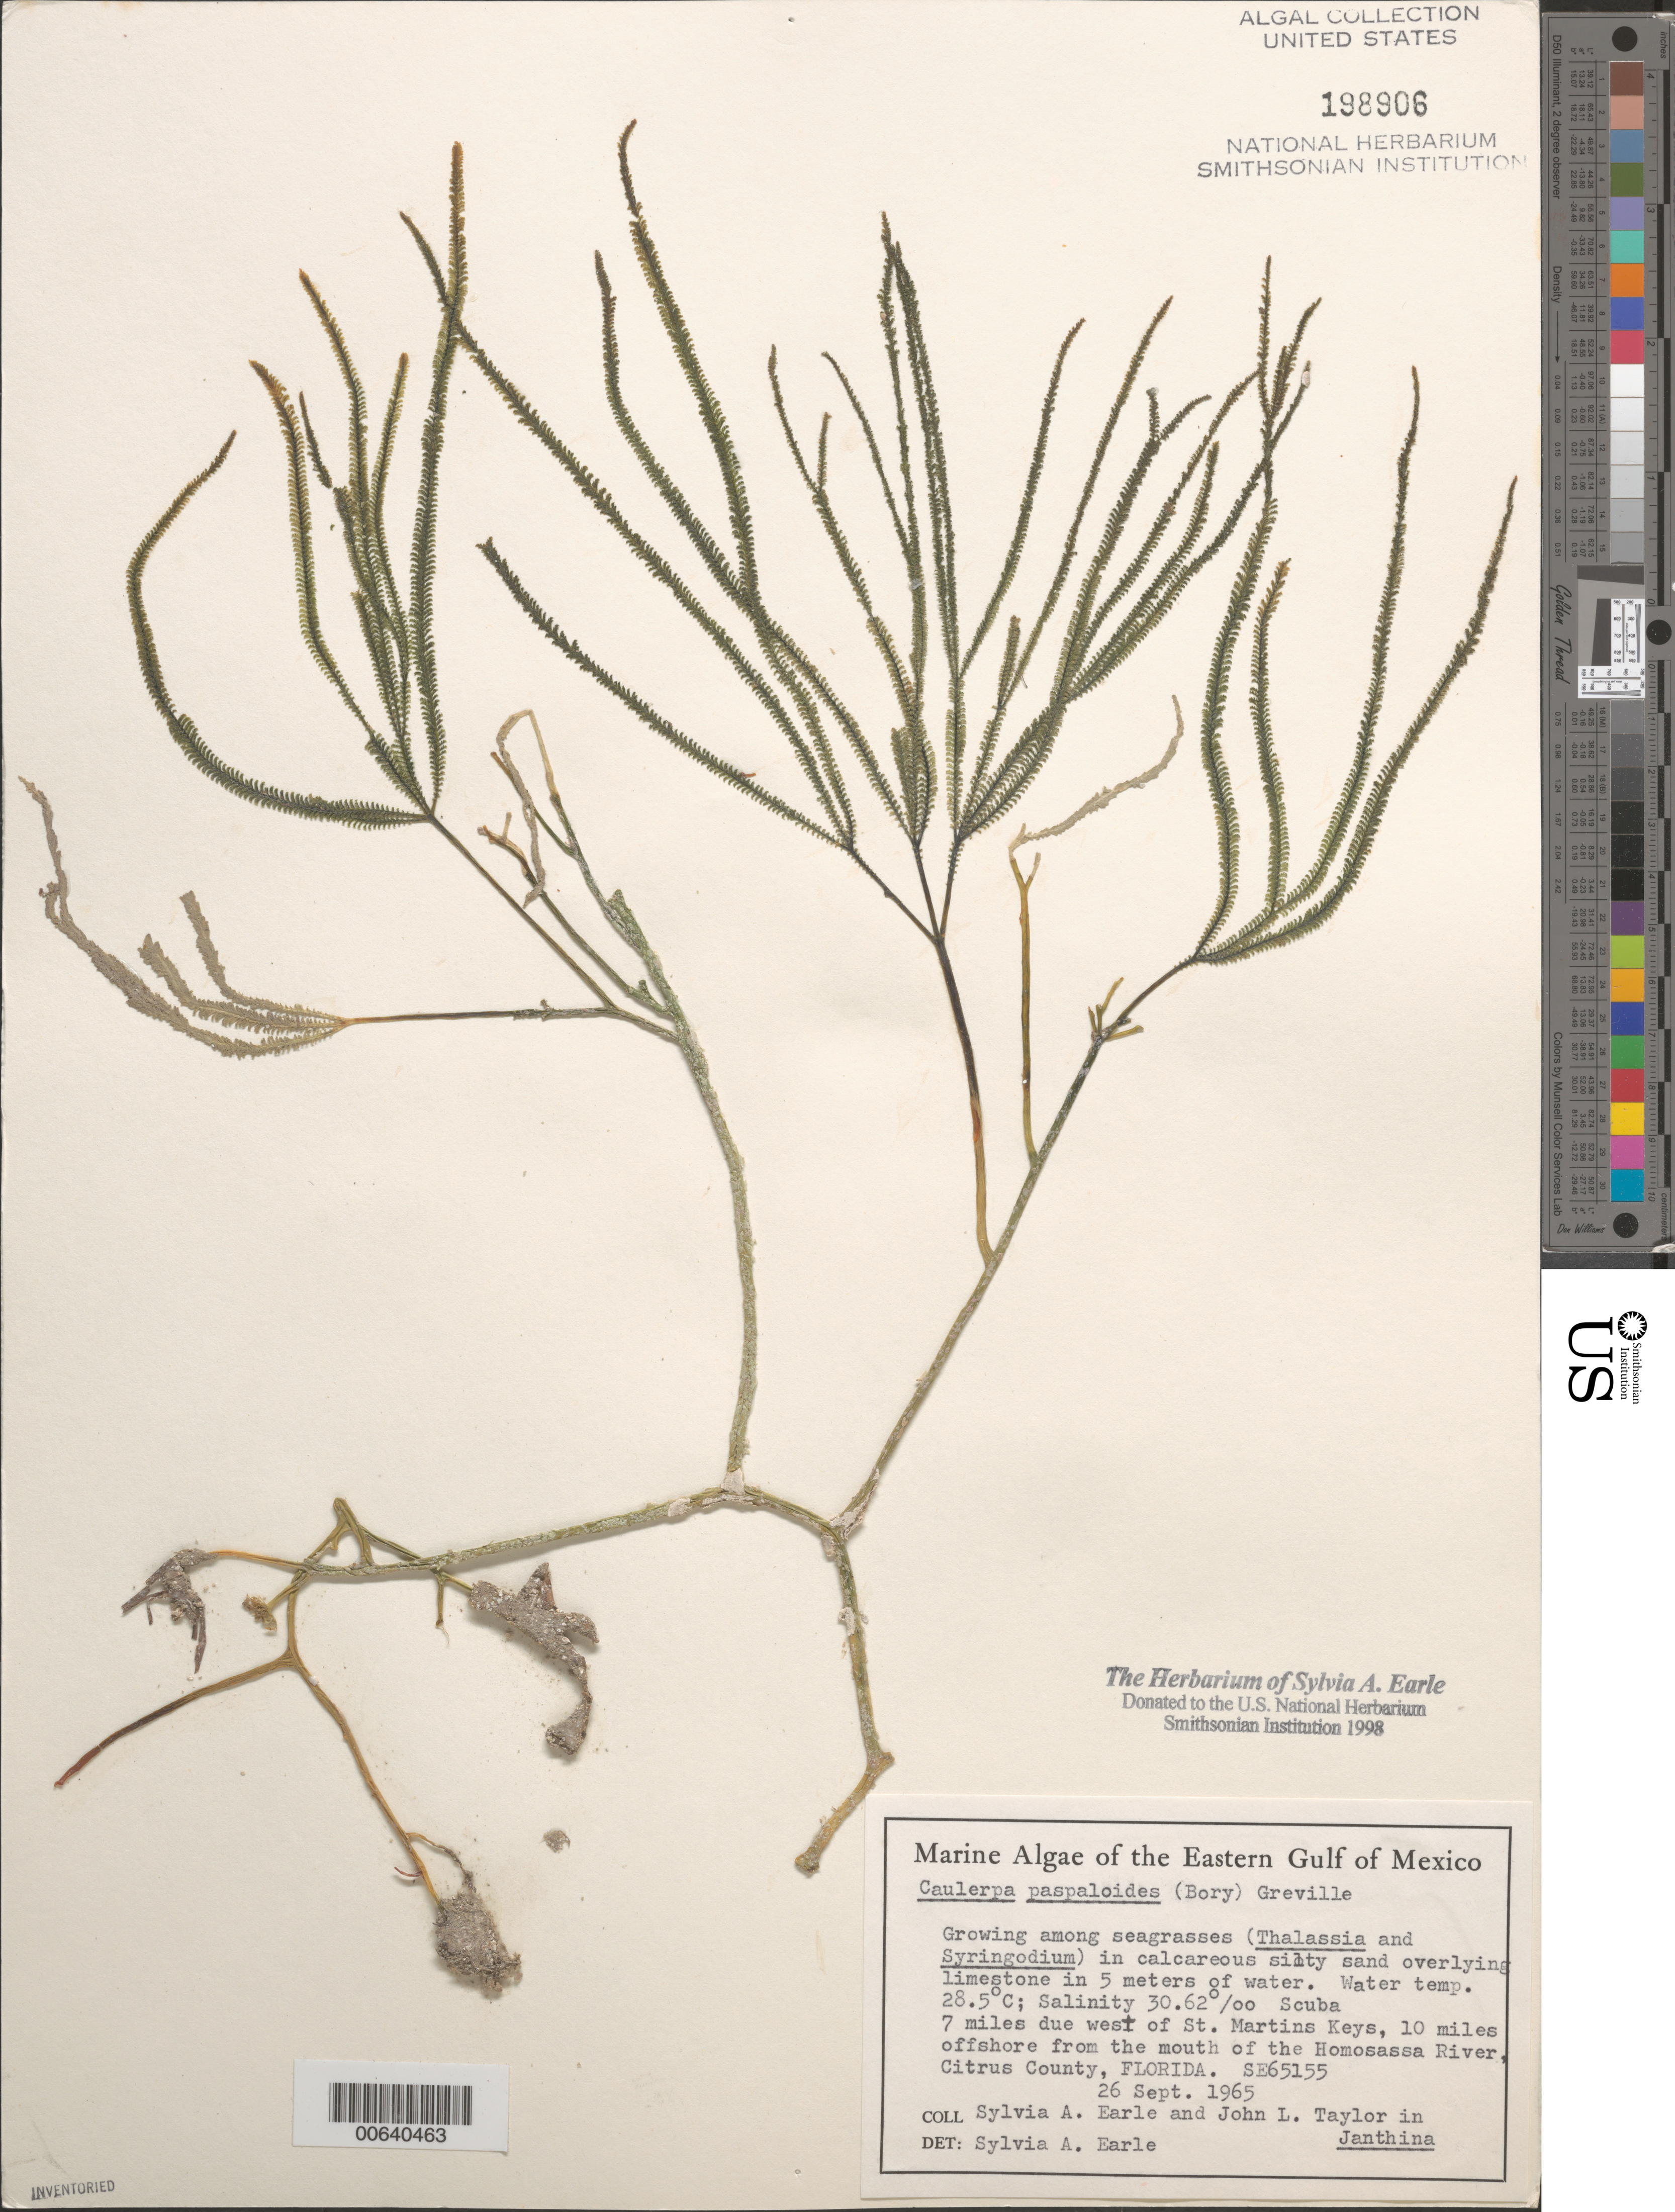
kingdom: Plantae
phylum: Chlorophyta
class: Ulvophyceae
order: Bryopsidales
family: Caulerpaceae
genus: Caulerpa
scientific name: Caulerpa paspaloides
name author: (Bory) Grev.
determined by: Earle, S. A.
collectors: S. A. Earle & J. L. Taylor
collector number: SE 65155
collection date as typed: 26 Sep 1965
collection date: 1965-09-26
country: United States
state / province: Florida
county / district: Citrus County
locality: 10 miles off Homosassa River mouth, 7 miles due west of St. Martins Keys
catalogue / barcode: US 198906